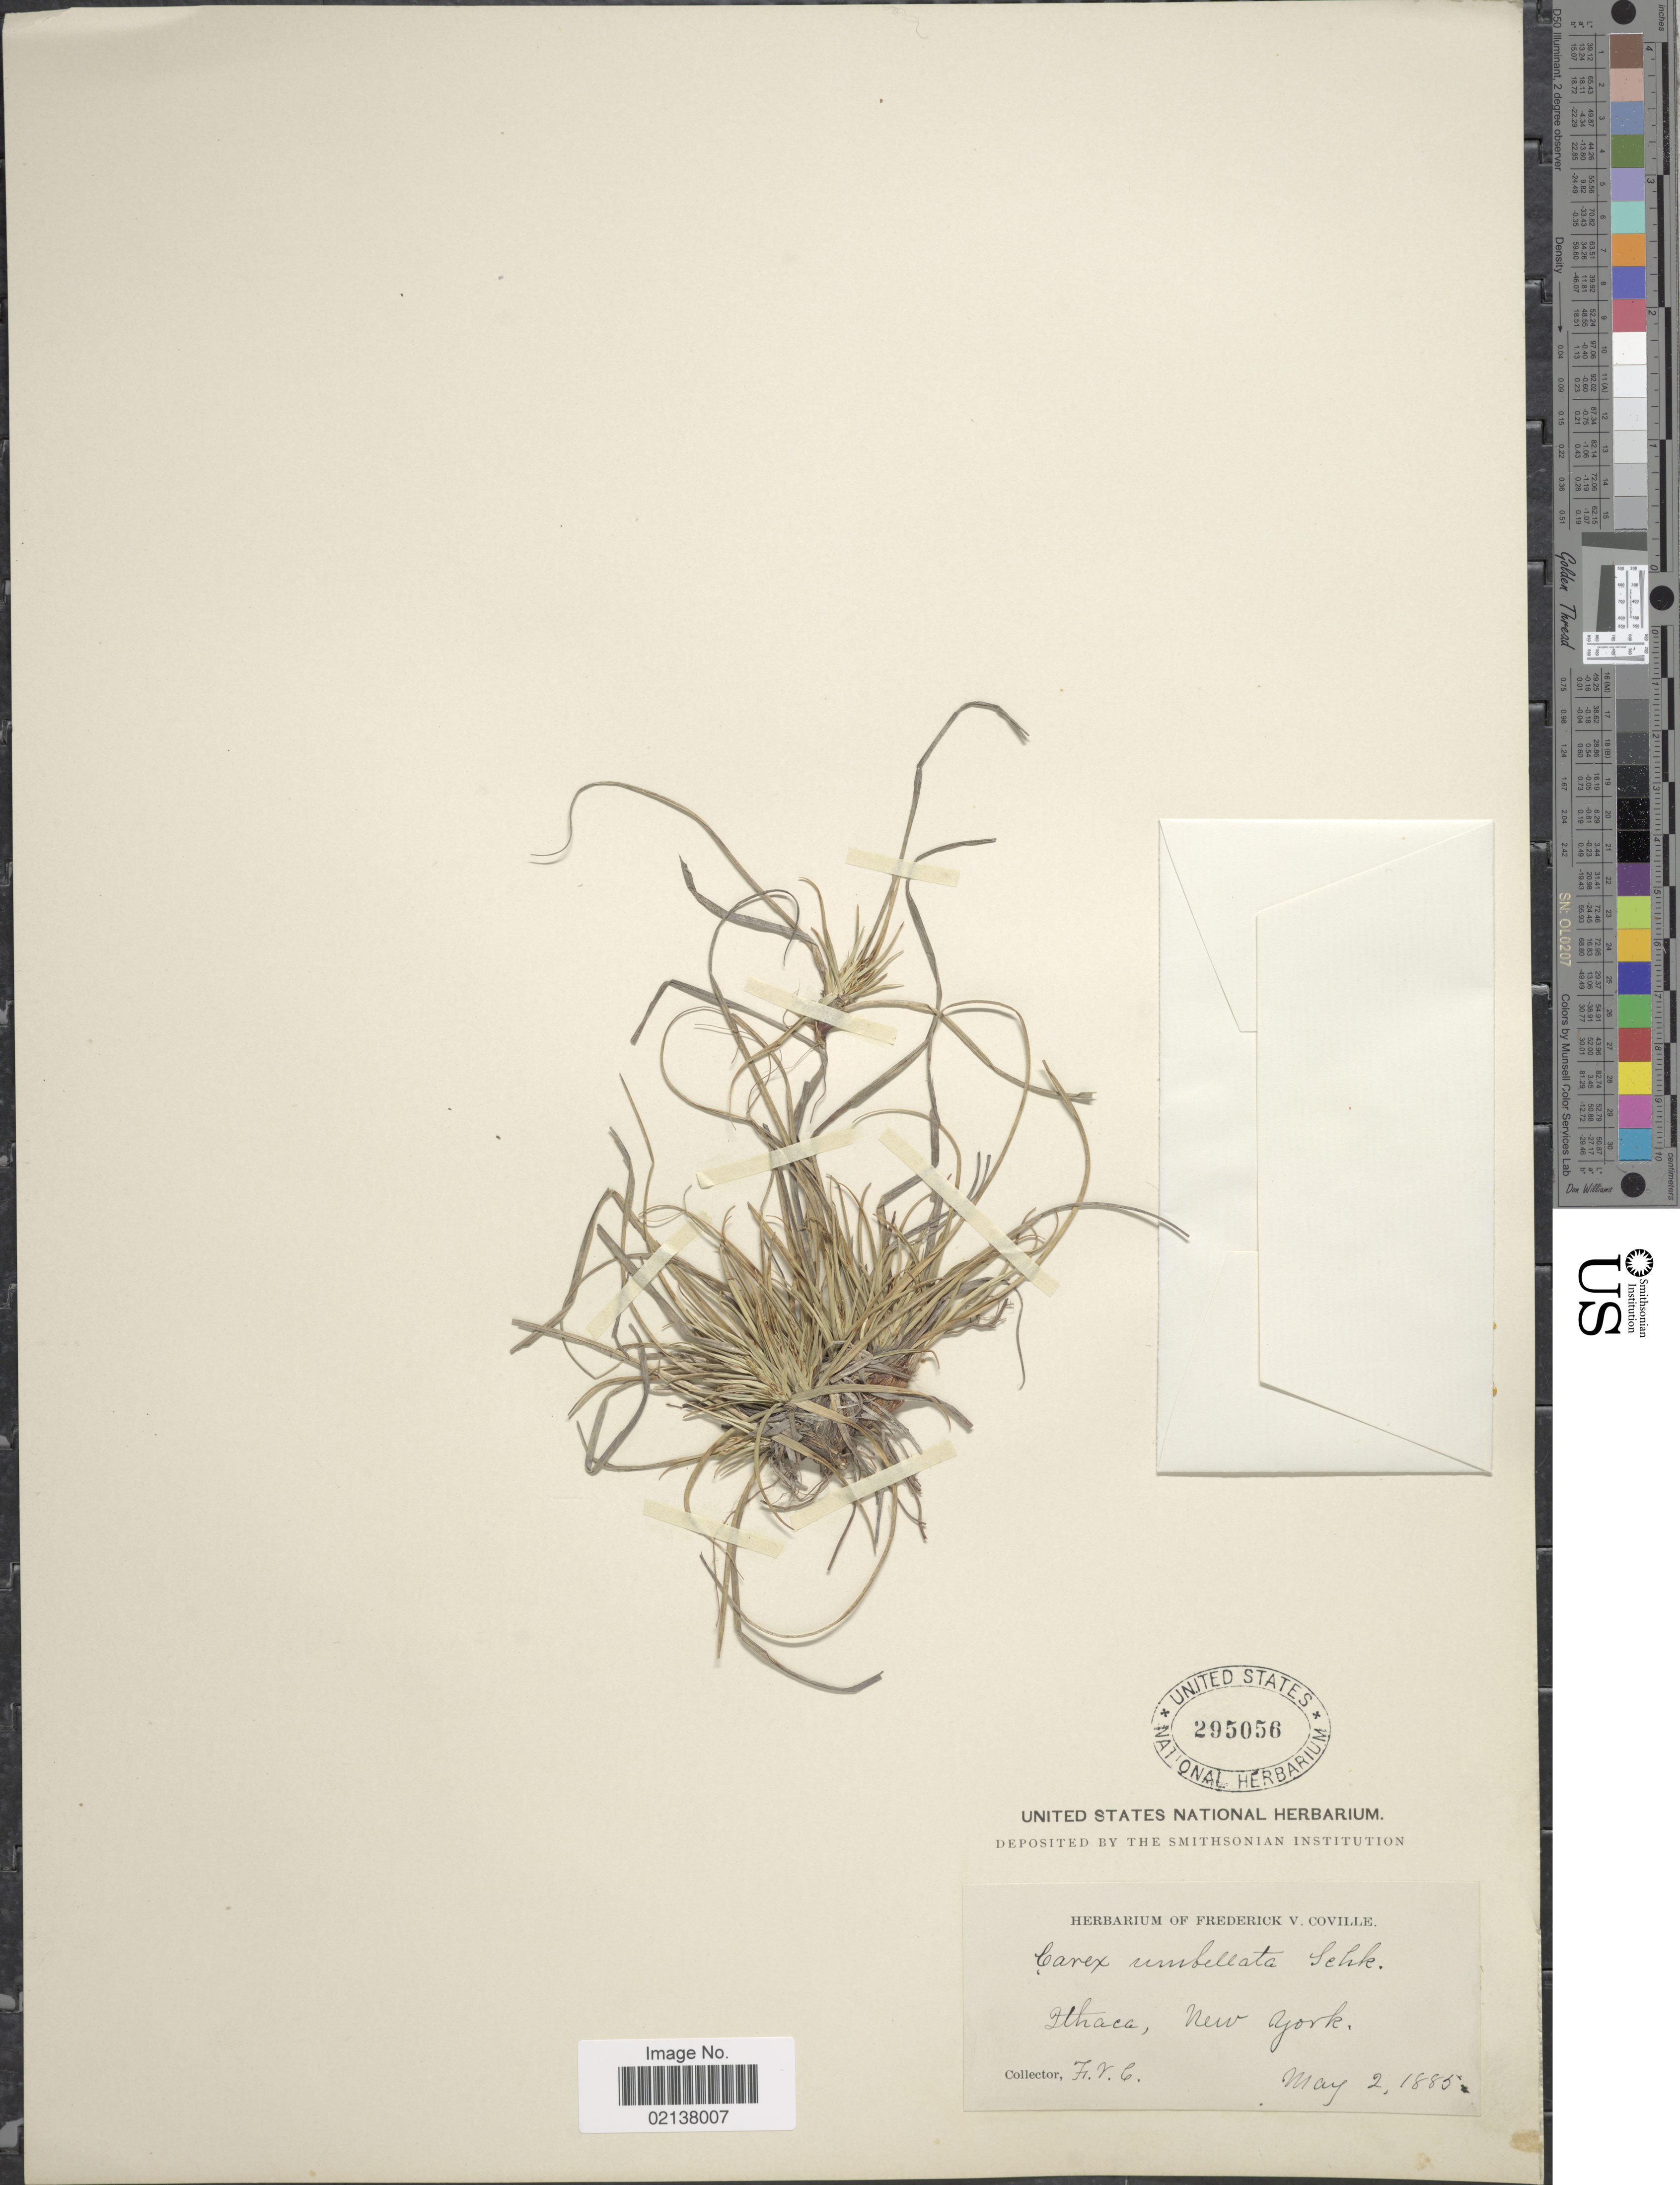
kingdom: Plantae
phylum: Tracheophyta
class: Liliopsida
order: Poales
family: Cyperaceae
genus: Carex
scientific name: Carex umbellata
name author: Schkuhr ex Willd.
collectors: F. V. Coville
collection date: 1885-05-02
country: United States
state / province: New York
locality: Ithaca, New York.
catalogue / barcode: US 295056